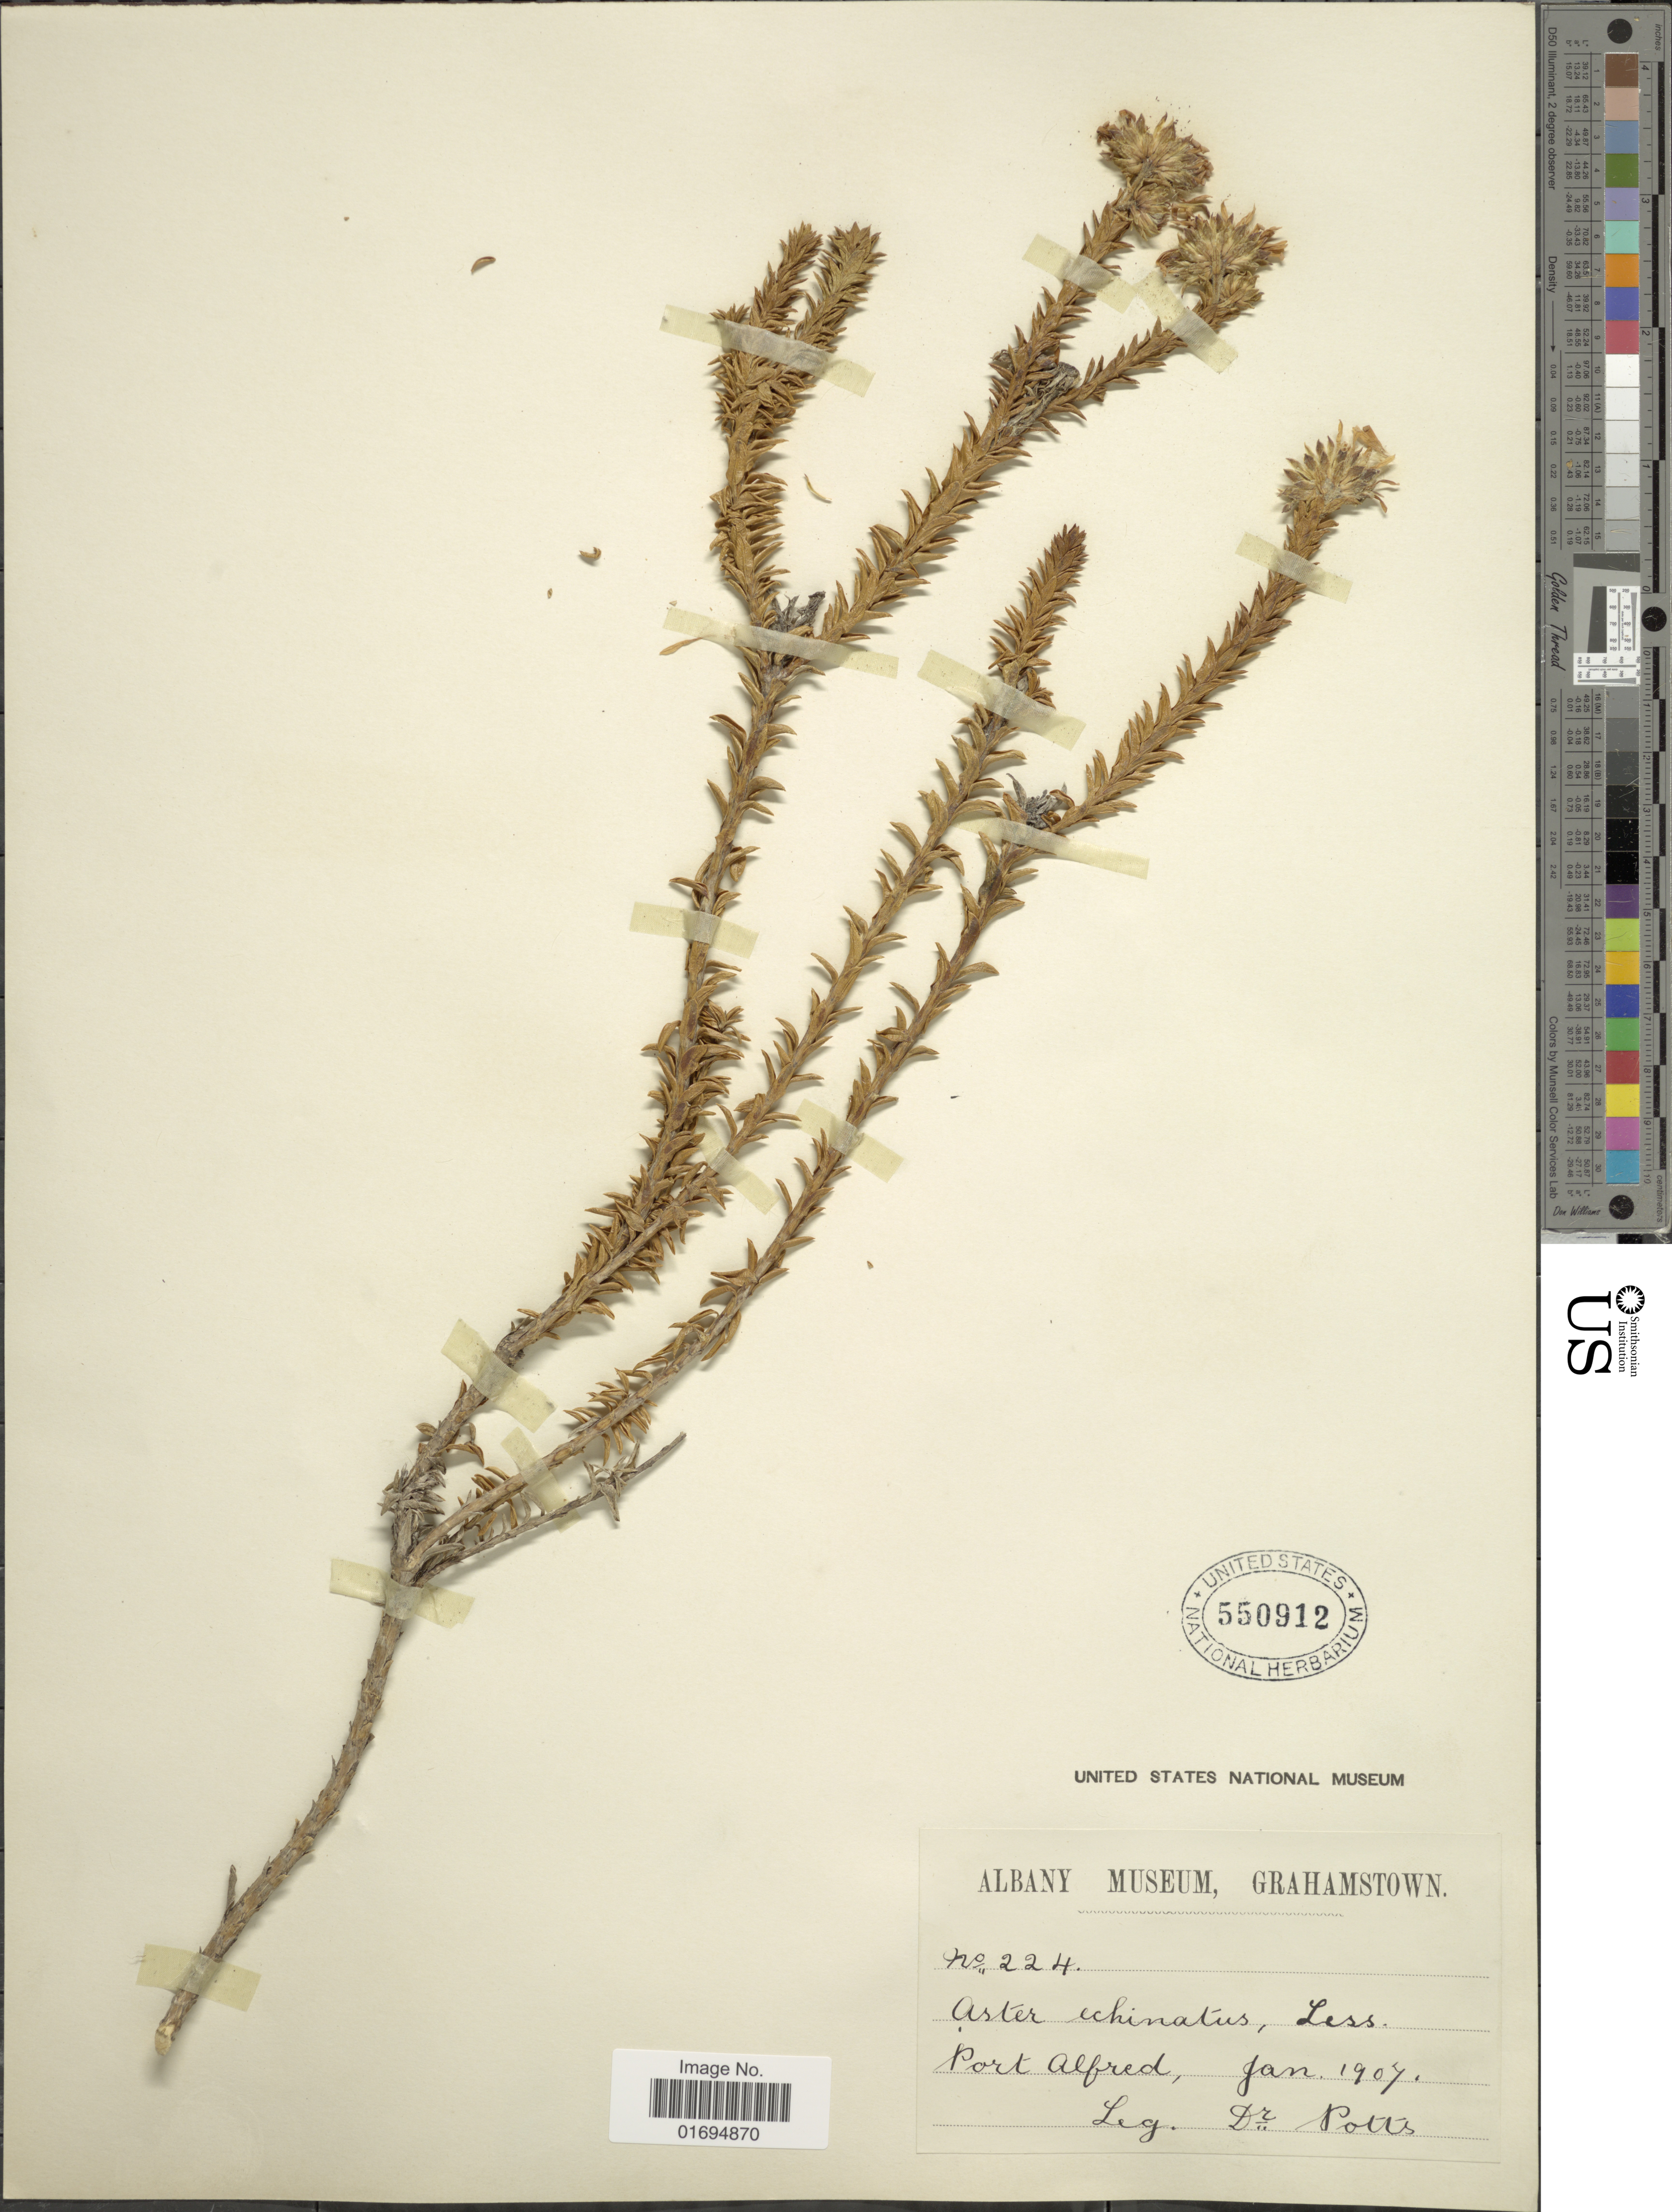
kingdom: Plantae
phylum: Tracheophyta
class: Magnoliopsida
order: Asterales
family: Asteraceae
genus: Felicia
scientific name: Felicia echinata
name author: (Thunb.) Nees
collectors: Potts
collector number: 224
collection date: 1904-01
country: South Africa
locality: Port Alfred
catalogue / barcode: US 550912